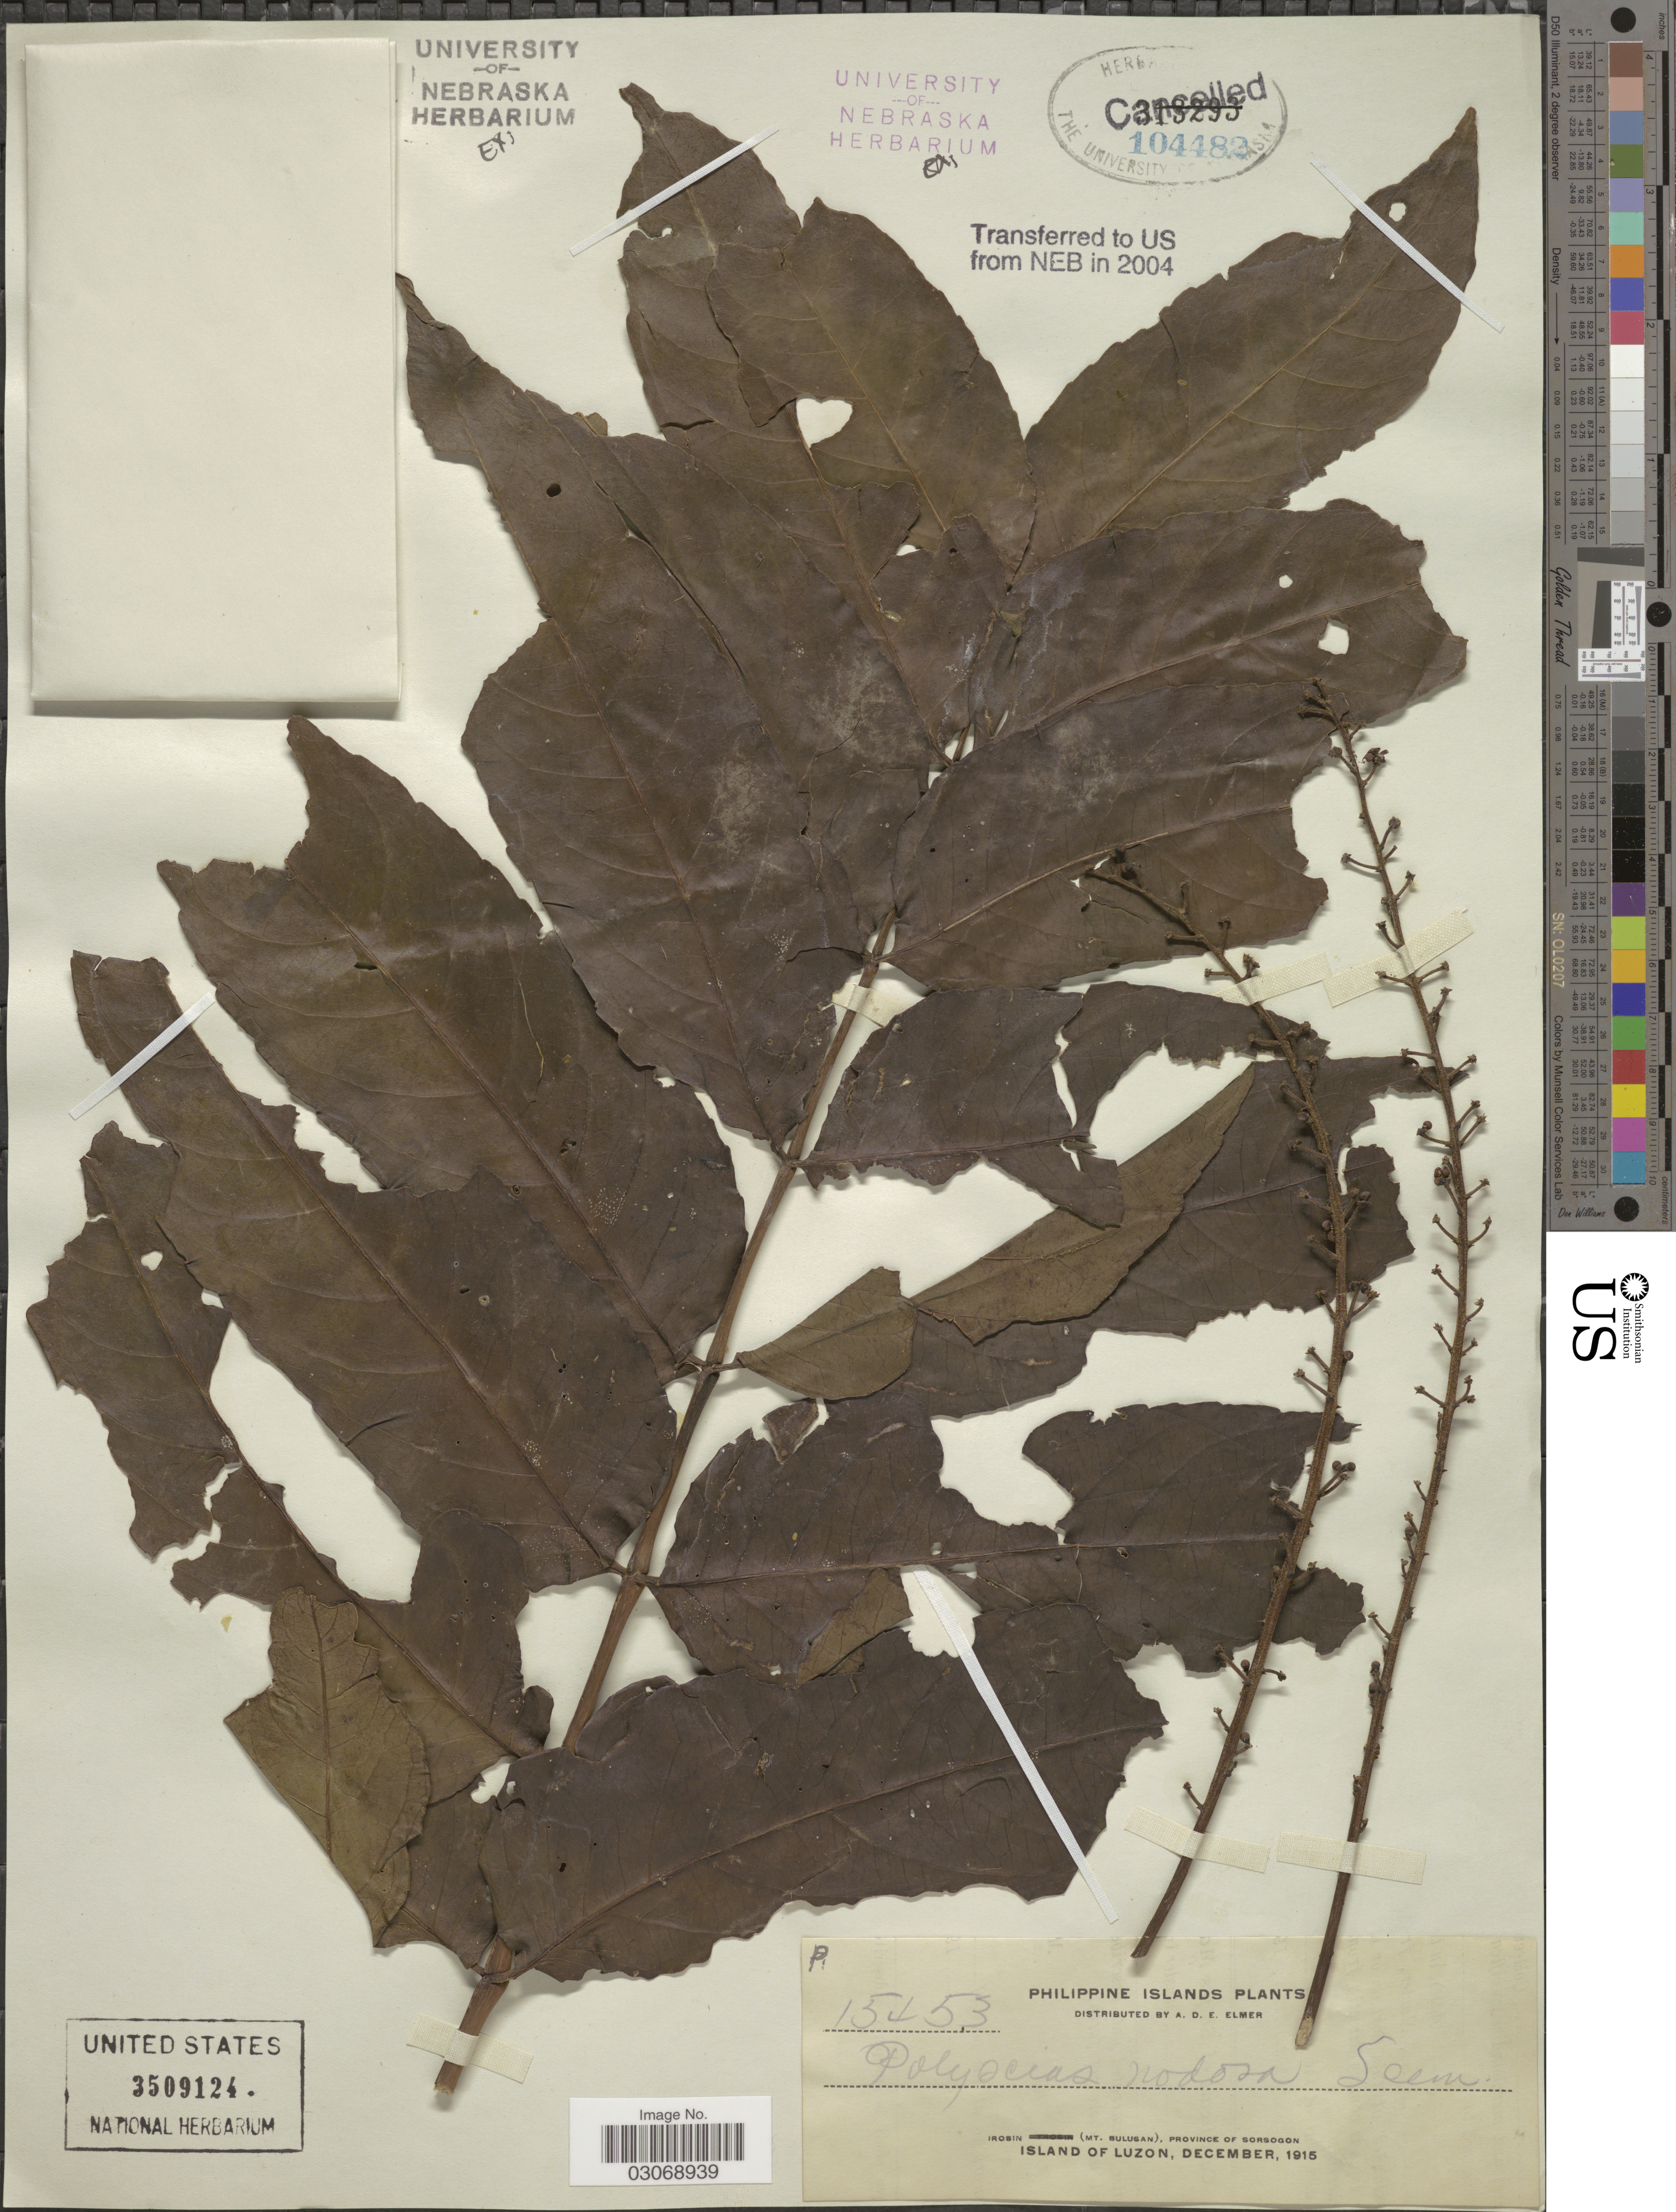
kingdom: Plantae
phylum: Tracheophyta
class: Magnoliopsida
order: Apiales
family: Araliaceae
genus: Polyscias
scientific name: Polyscias nodosa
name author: (Blume) Seem.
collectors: A. D. E. Elmer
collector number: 15453*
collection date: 1915-12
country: Philippines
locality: Philippine Islands. Irosin (Mt. Bulusan), Province of Sorsogon. Island of Luzon.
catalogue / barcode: US 3509124